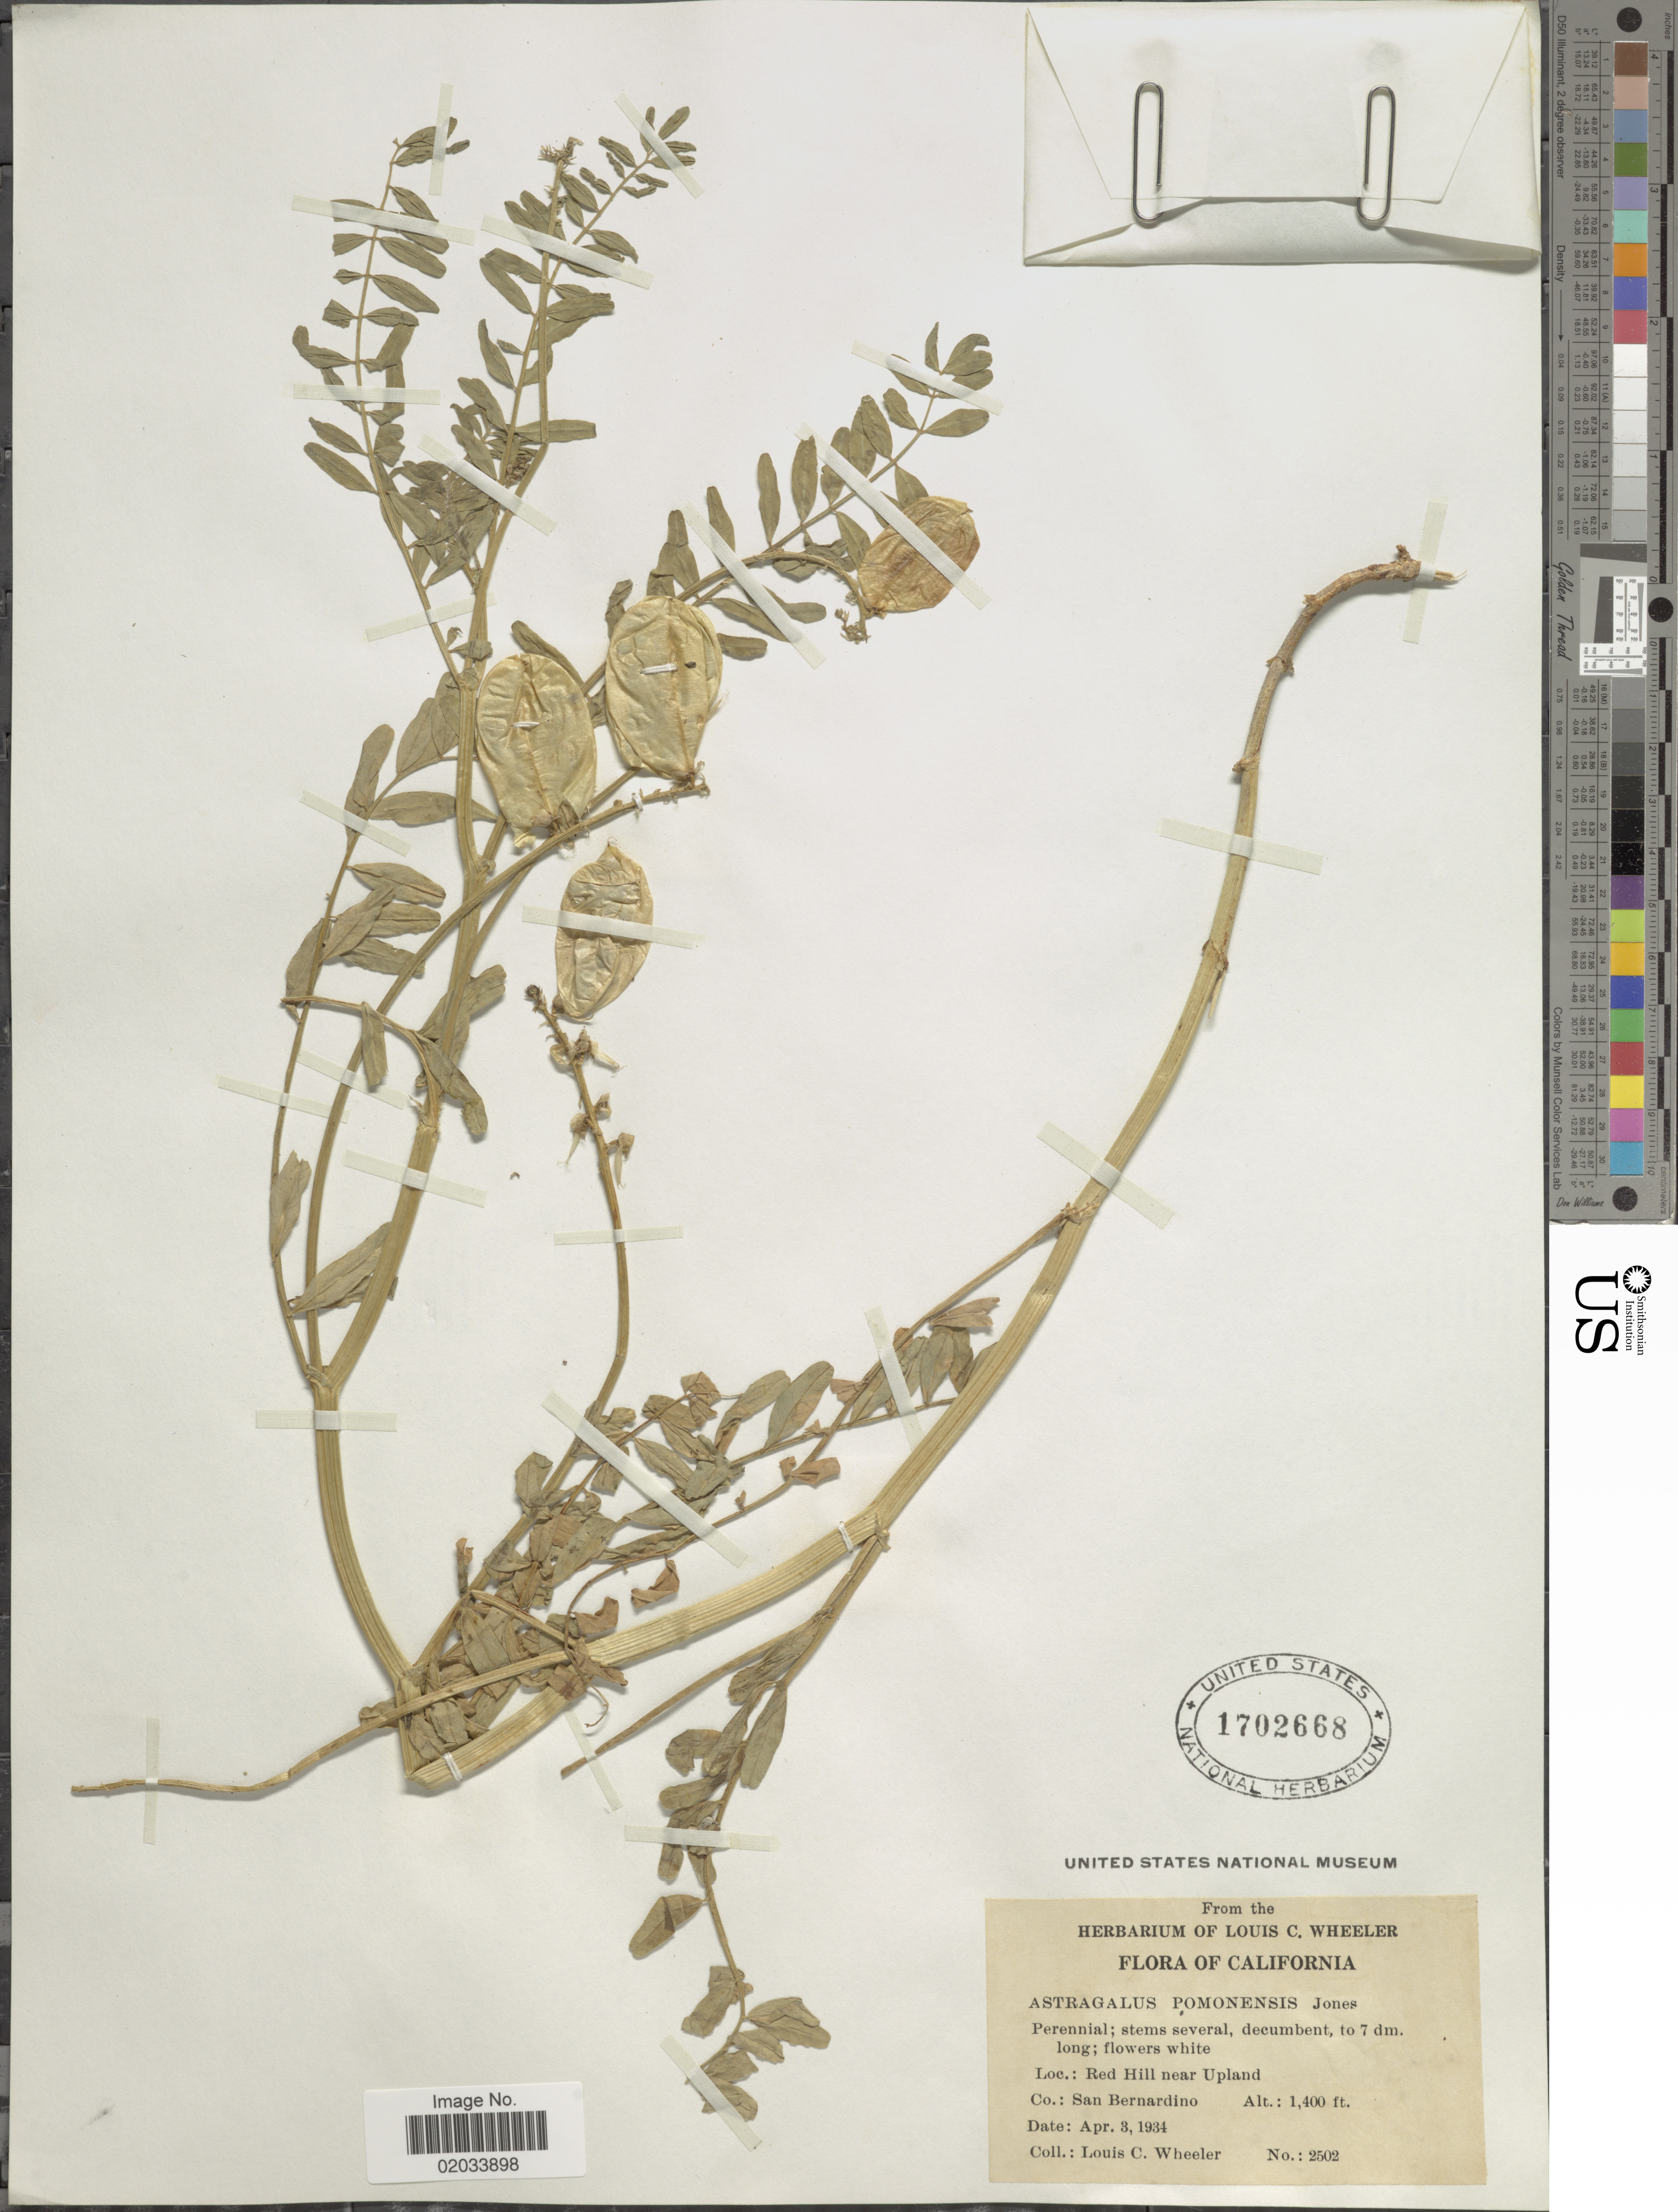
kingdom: Plantae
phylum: Tracheophyta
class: Magnoliopsida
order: Fabales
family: Fabaceae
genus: Astragalus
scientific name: Astragalus pomonensis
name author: M.E. Jones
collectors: L. C. Wheeler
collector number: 2502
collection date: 1934-04-03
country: United States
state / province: California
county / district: San Bernardino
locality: Red Hill near Upland. Co.: San Bernardino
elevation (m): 427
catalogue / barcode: US 1702668